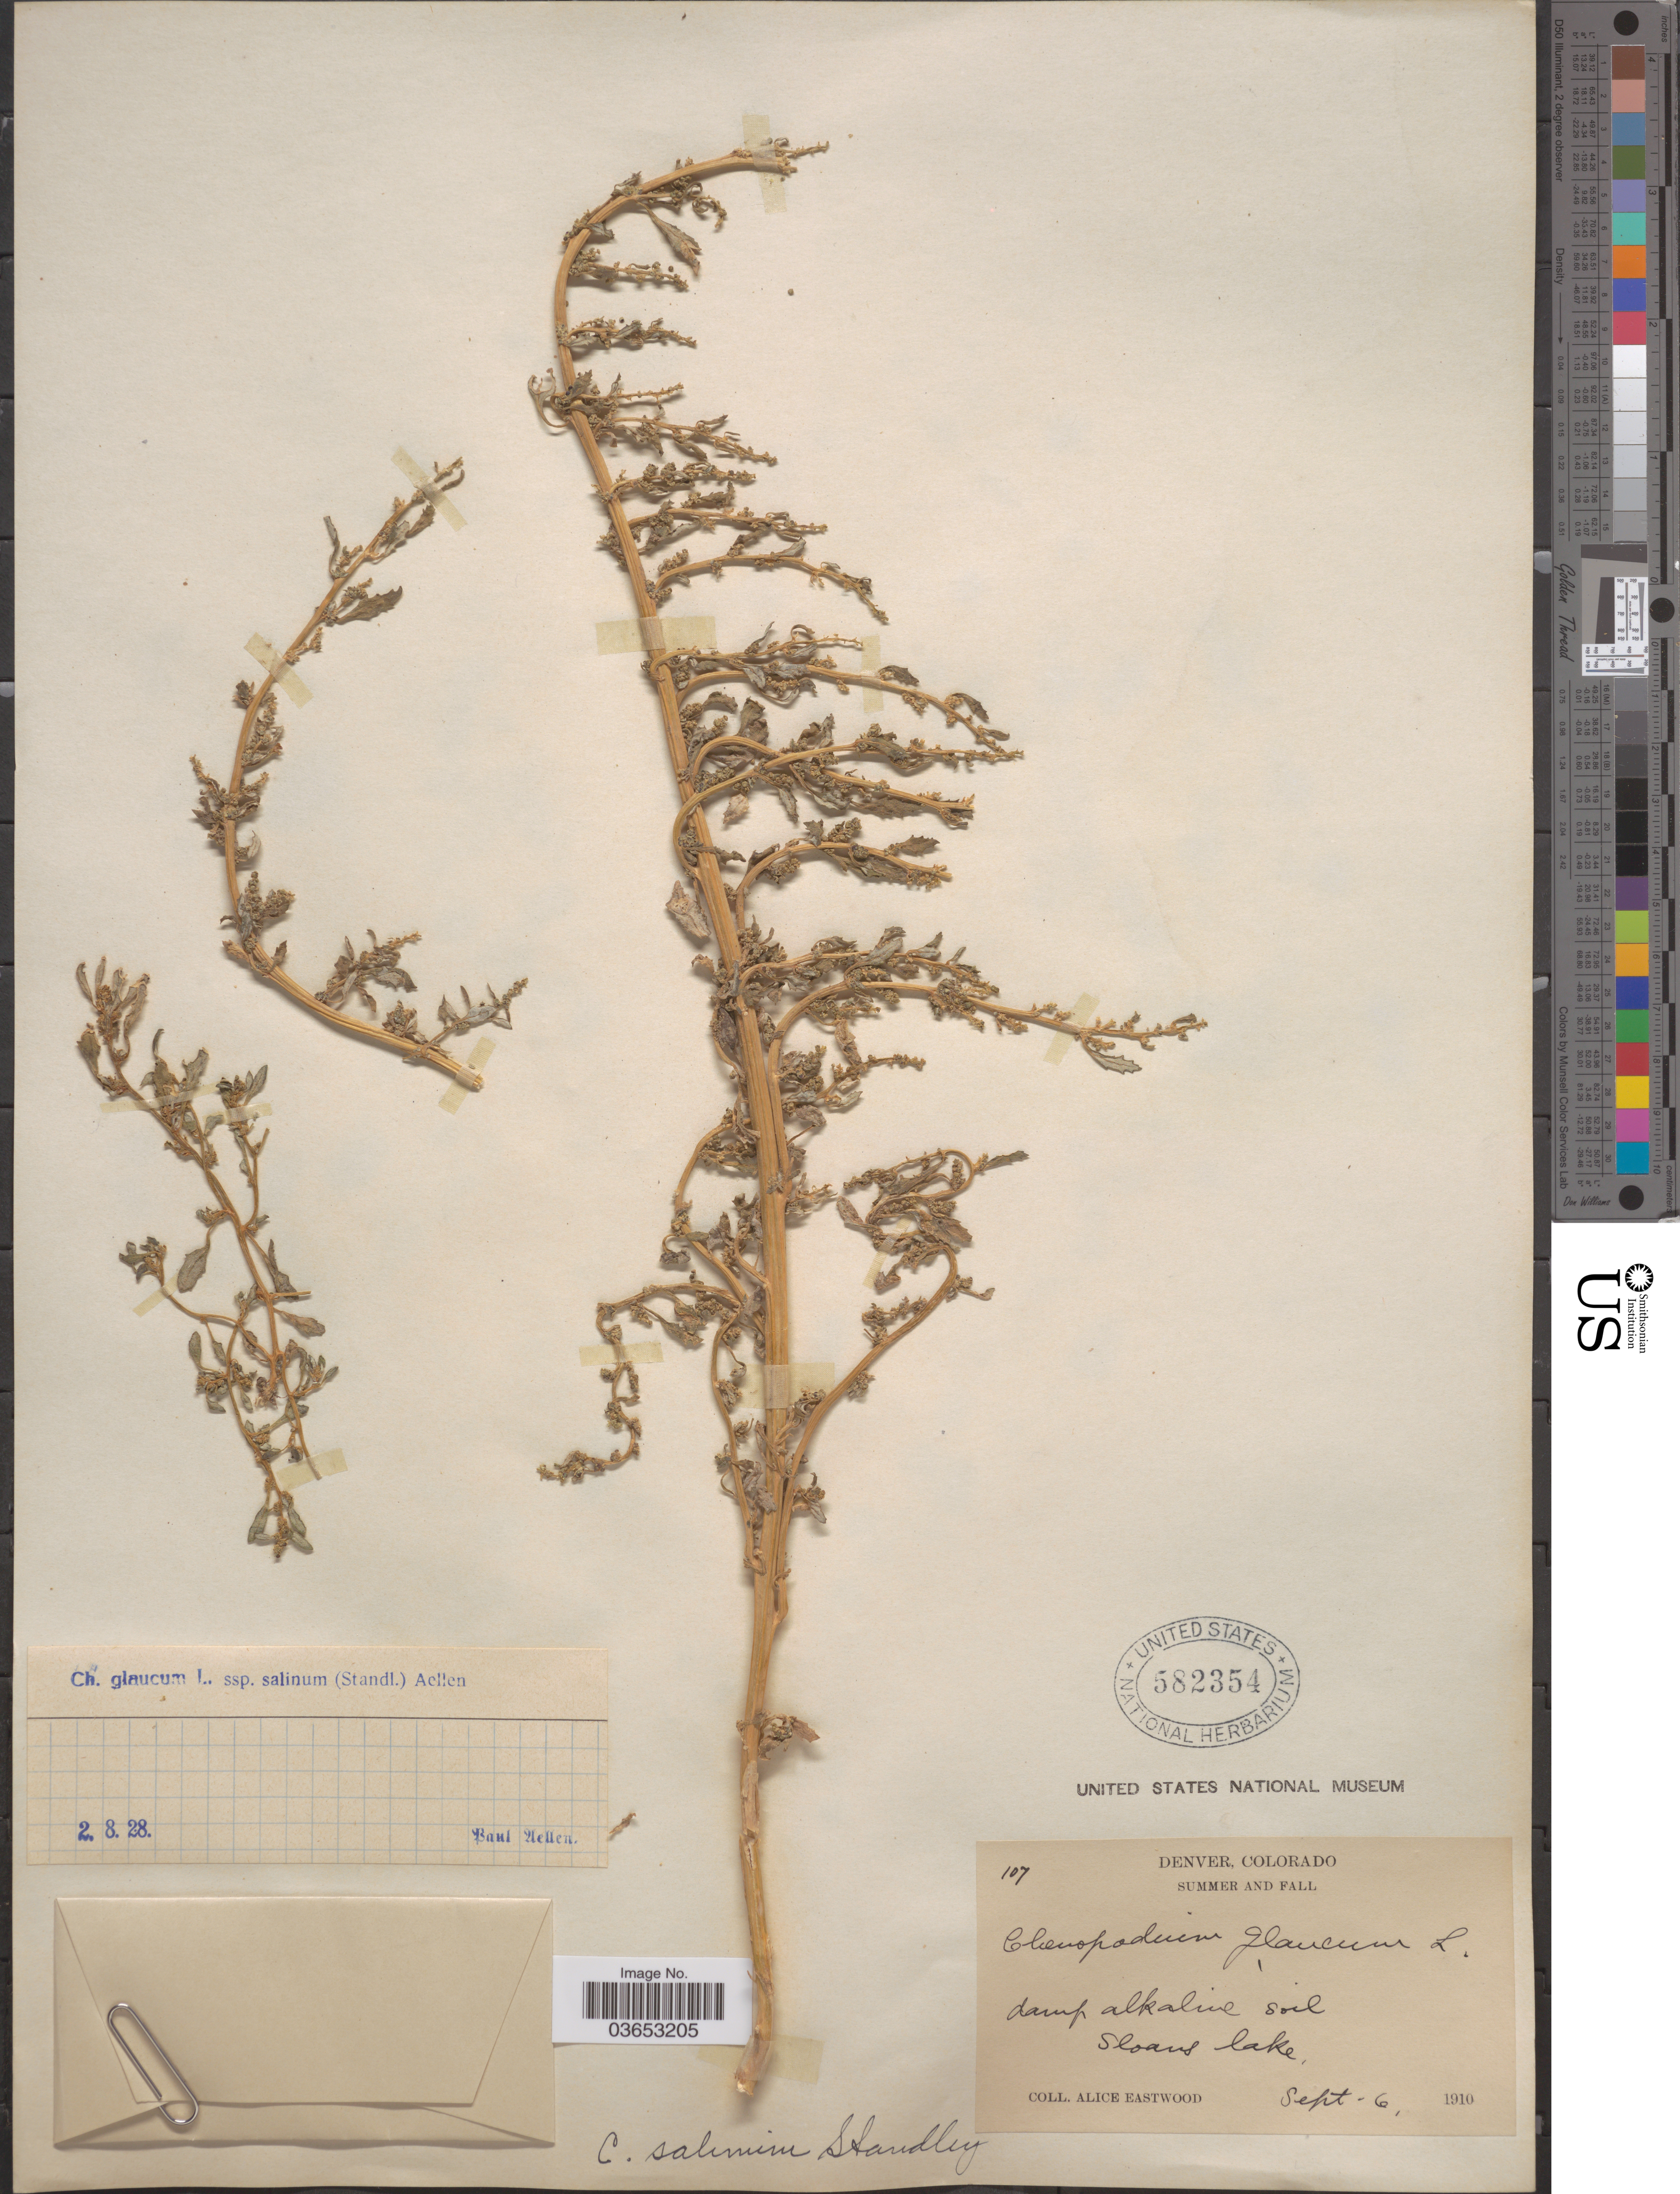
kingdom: Plantae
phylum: Tracheophyta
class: Magnoliopsida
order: Caryophyllales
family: Amaranthaceae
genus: Chenopodium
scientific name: Chenopodium glaucum subsp. salinum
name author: (Aellen) Aellen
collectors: A. Eastwood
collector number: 107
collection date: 1910-09-06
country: United States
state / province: Colorado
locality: Denver. Sloans Lake.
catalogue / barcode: US 582354